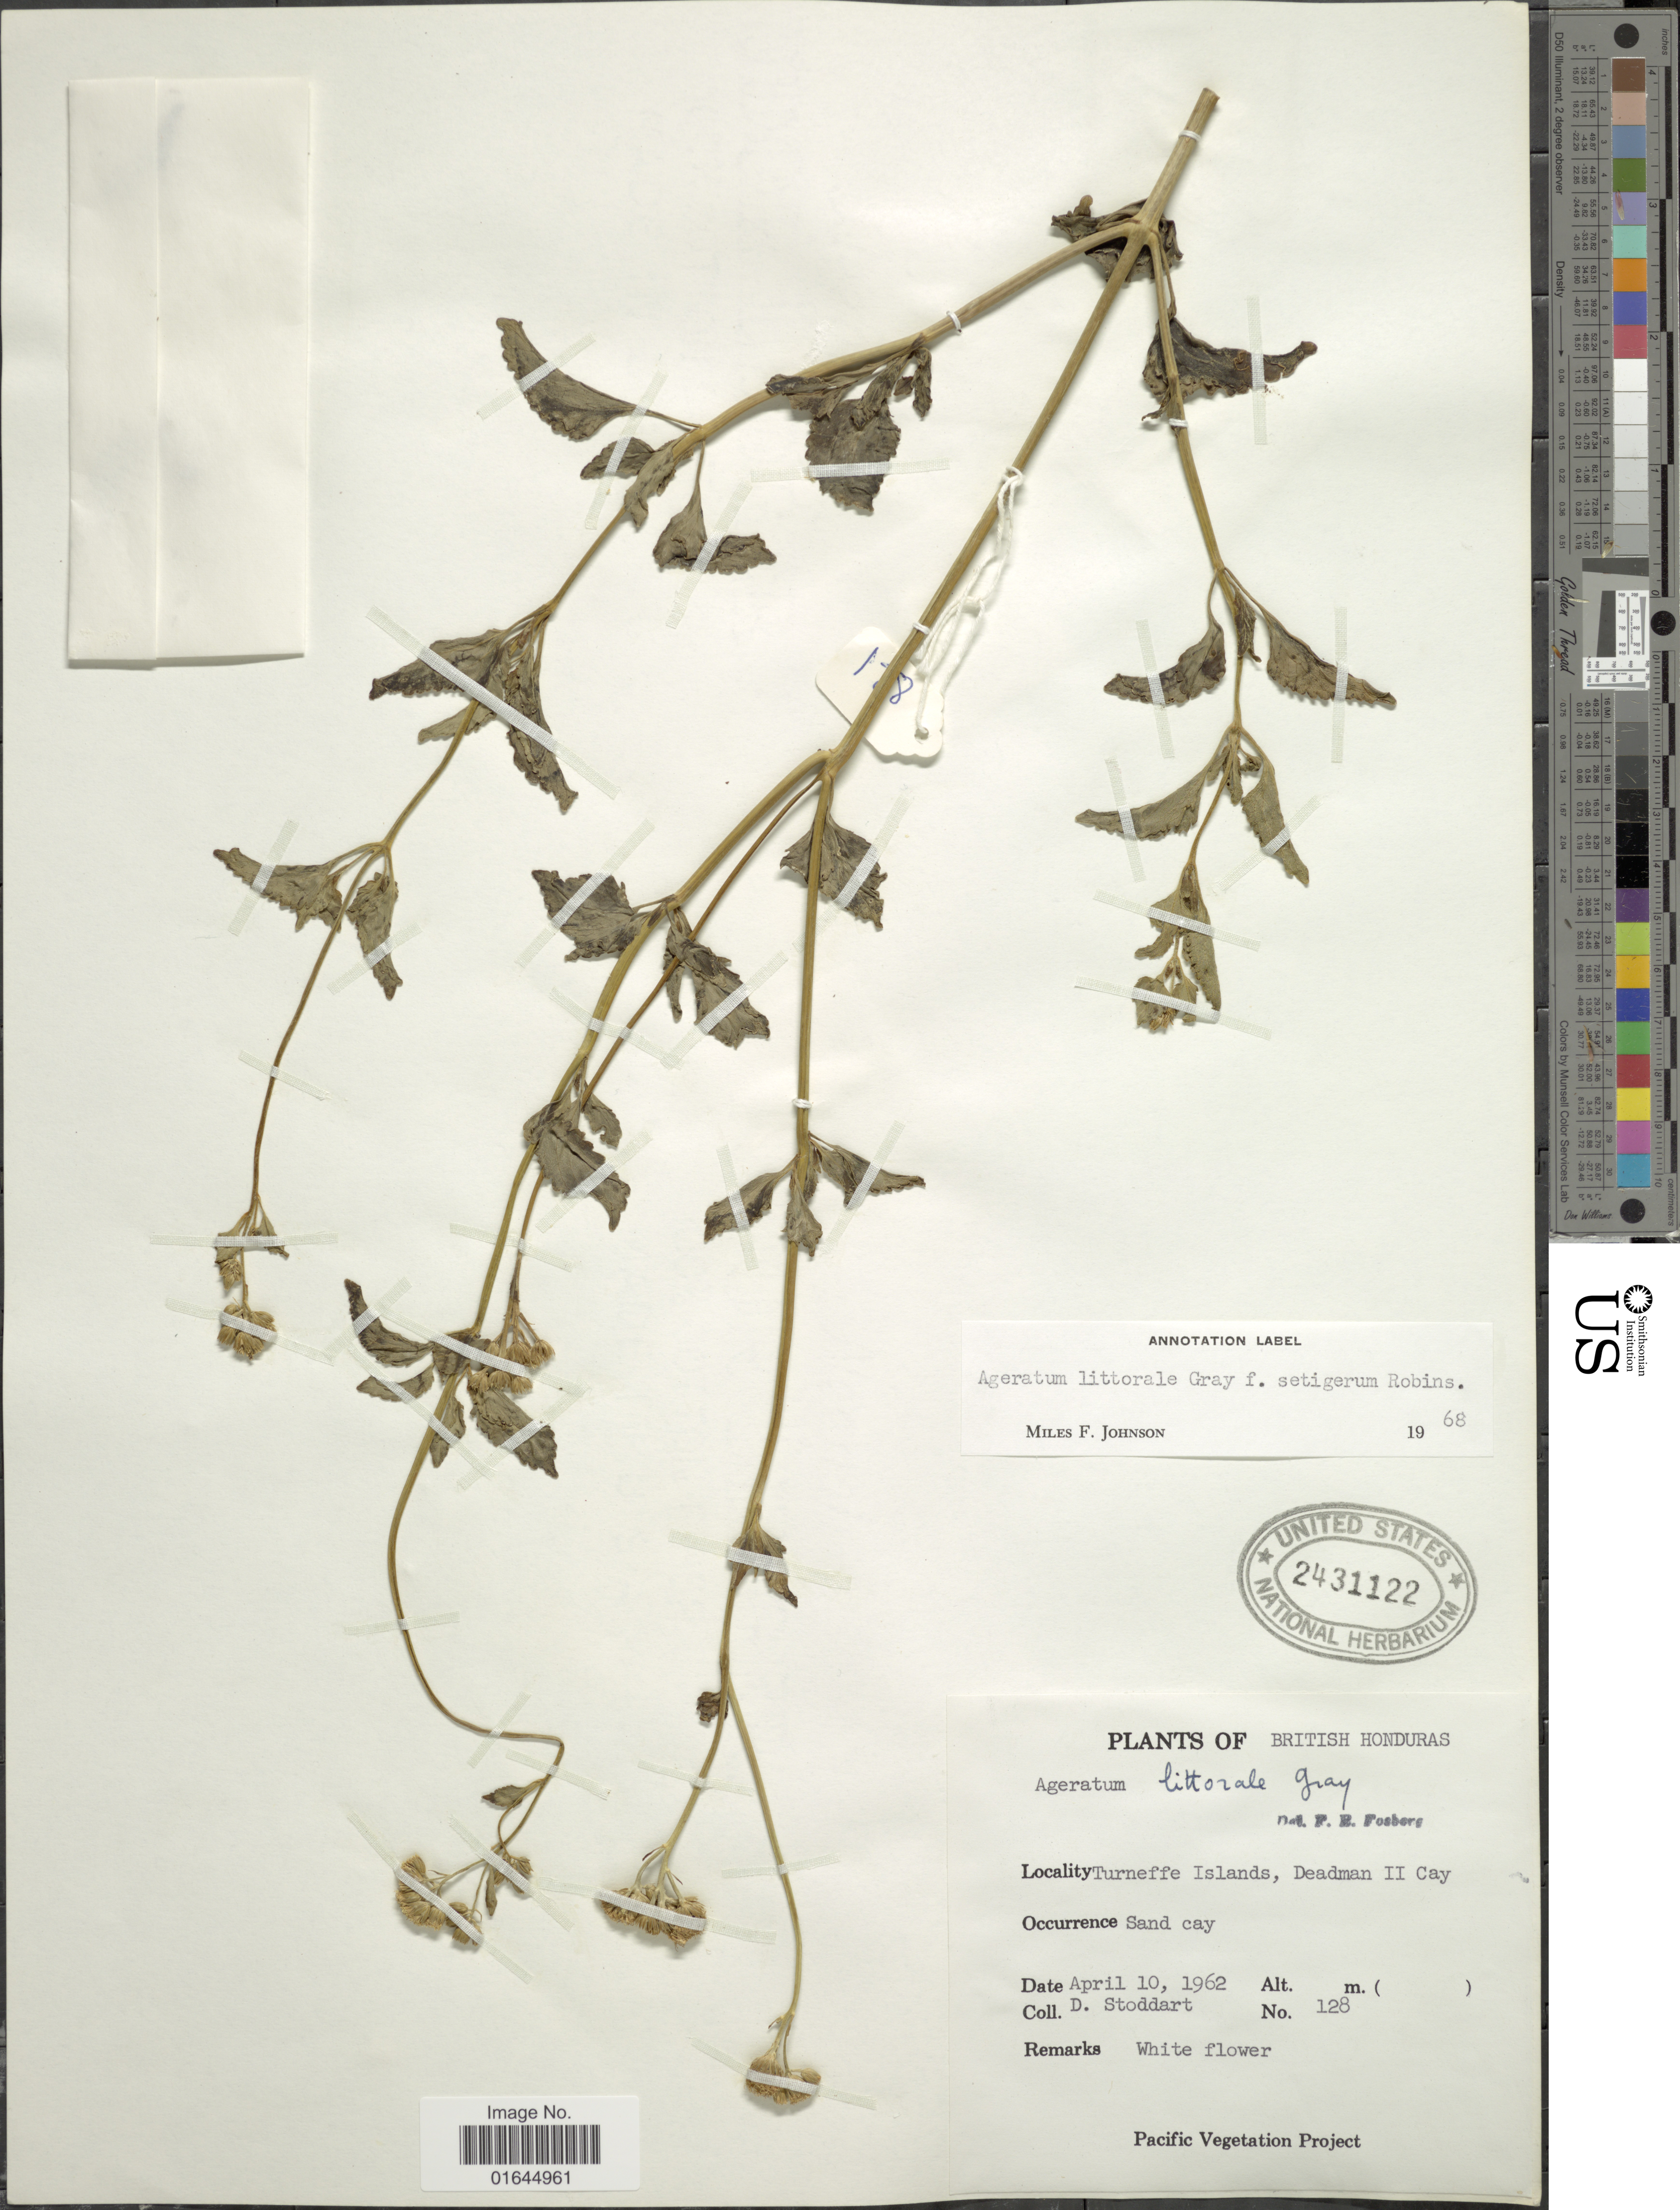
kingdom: Plantae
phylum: Tracheophyta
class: Magnoliopsida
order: Asterales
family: Asteraceae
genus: Ageratum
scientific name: Ageratum littorale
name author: A. Gray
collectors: D. Stoddart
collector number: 128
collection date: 1962-04-10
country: Belize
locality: British Honduras, Turneffe Islands, Deadman II Cay.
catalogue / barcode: US 2431122